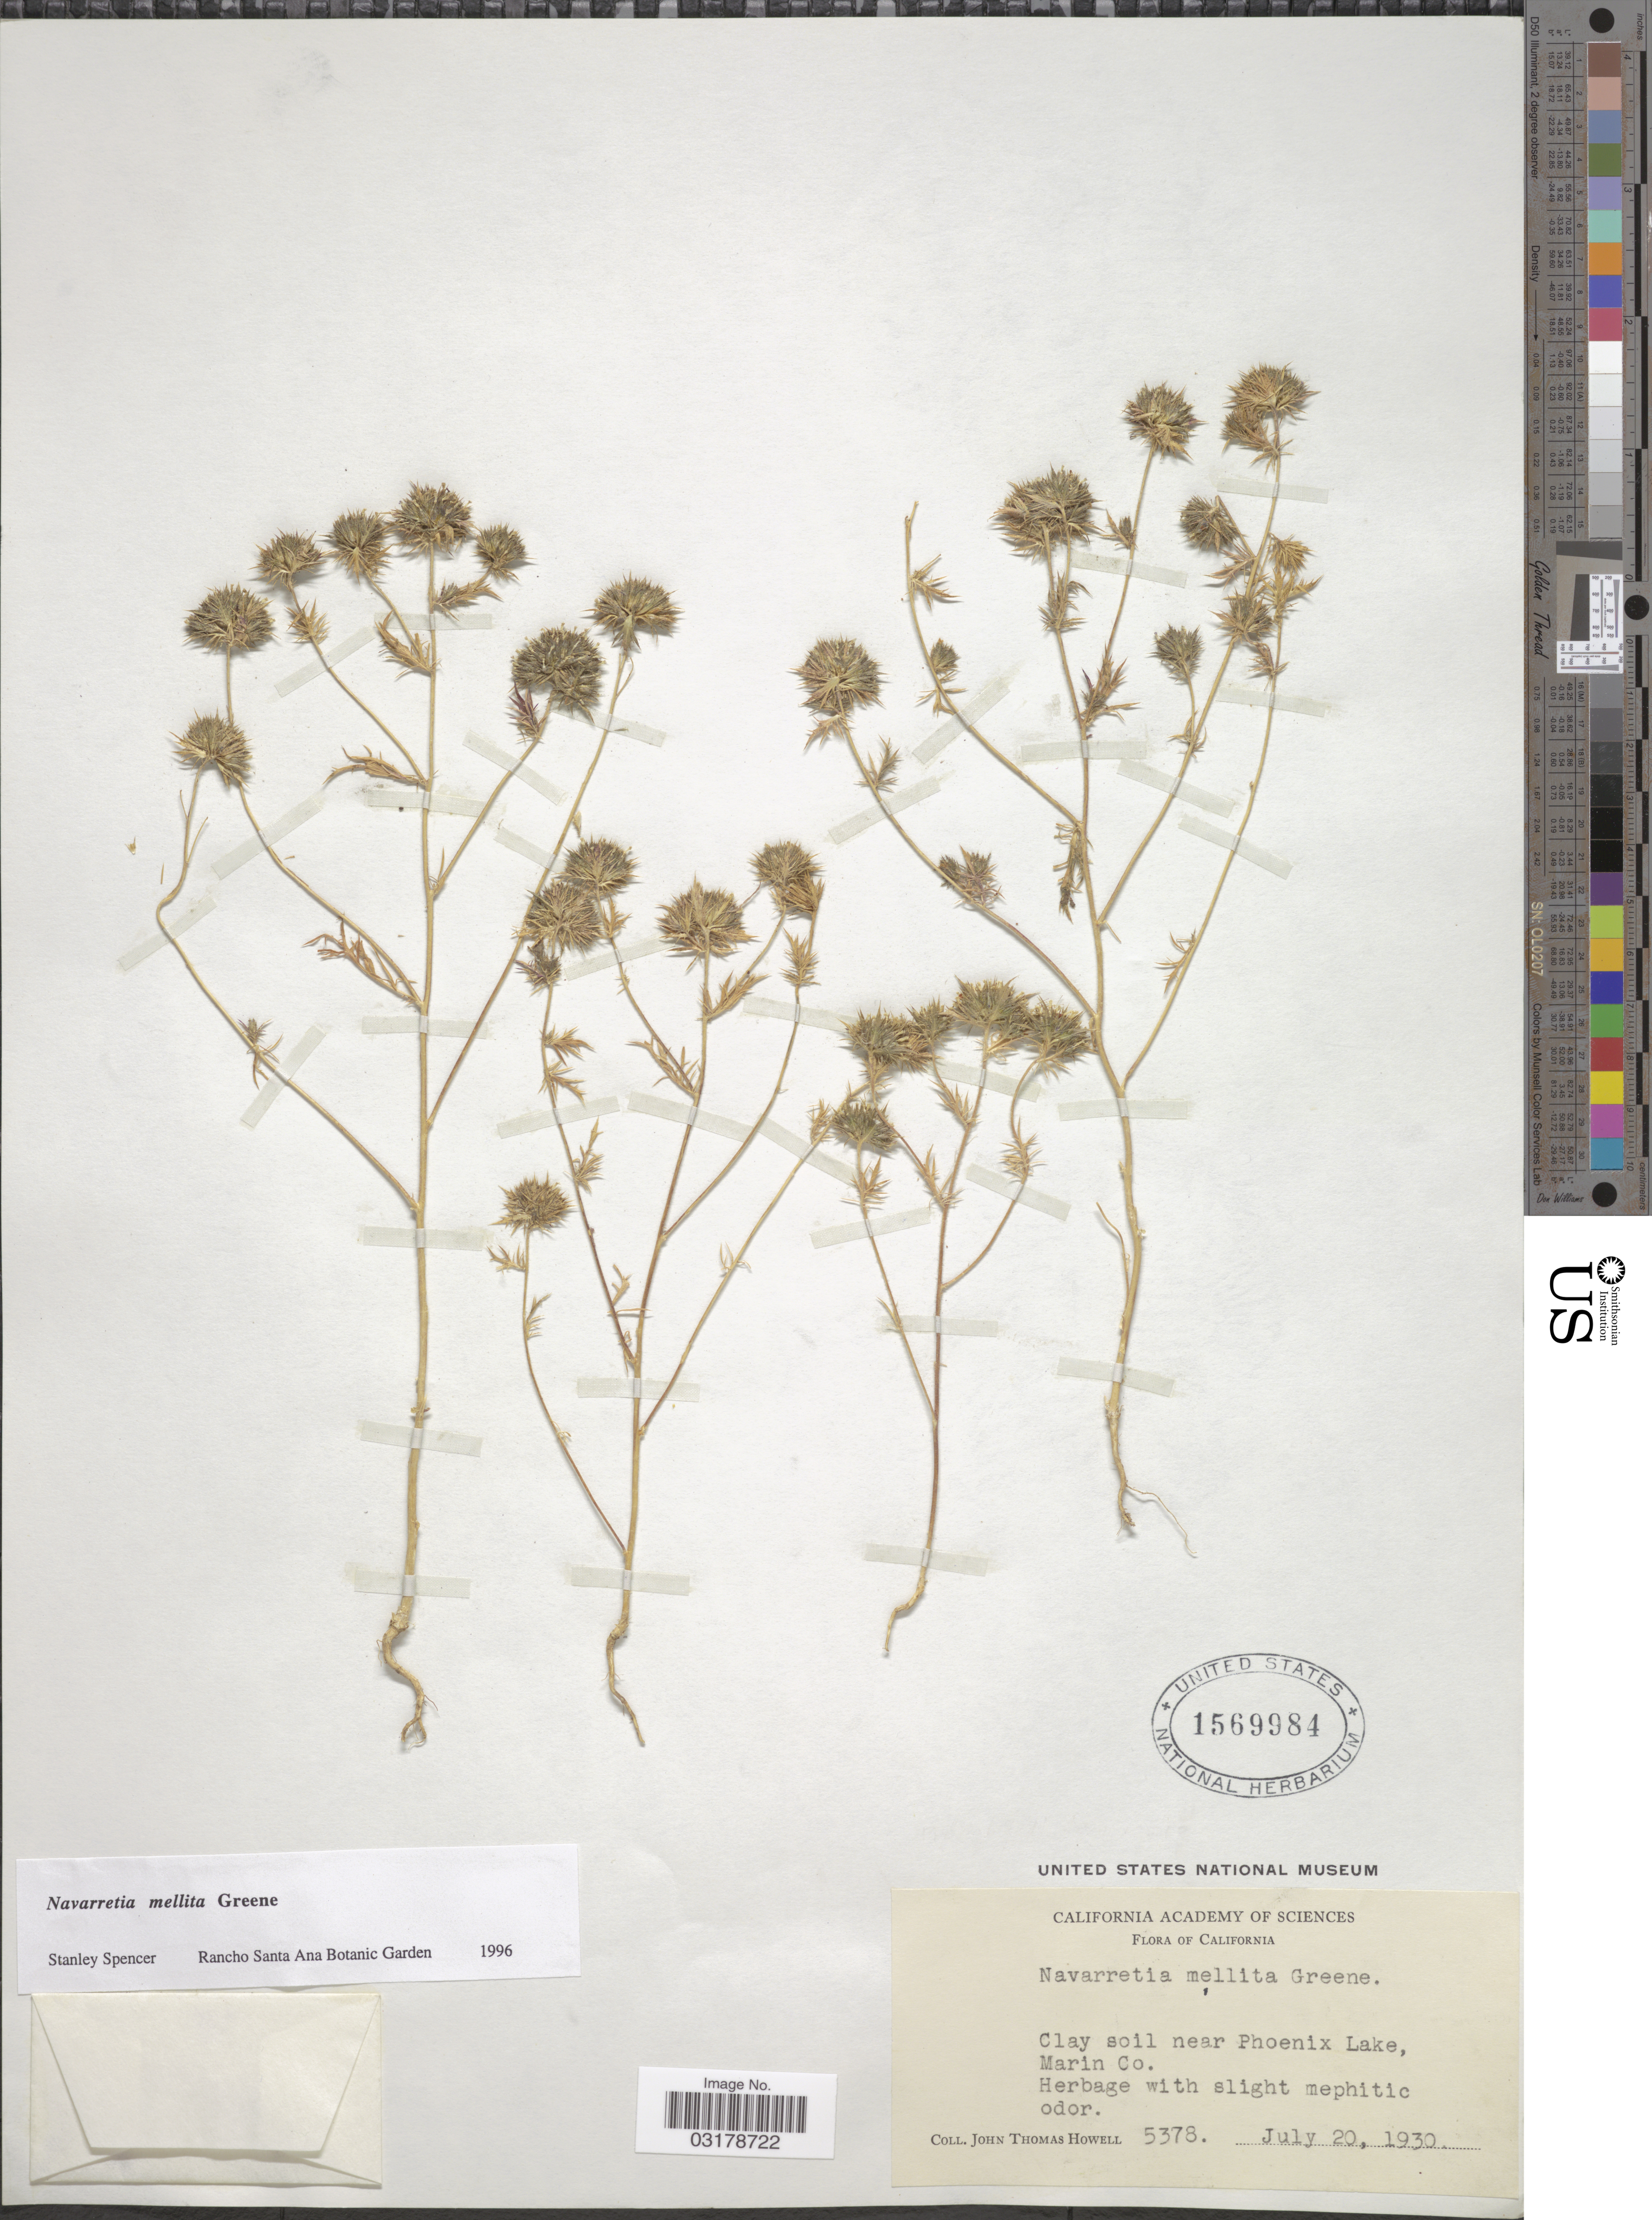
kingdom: Plantae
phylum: Tracheophyta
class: Magnoliopsida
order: Ericales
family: Polemoniaceae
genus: Navarretia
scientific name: Navarretia mellita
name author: Greene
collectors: J. T. Howell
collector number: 5378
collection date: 1930-07-20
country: United States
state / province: California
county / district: Marin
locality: Near Phoenix Lake, Marin Co.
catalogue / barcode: US 1569984